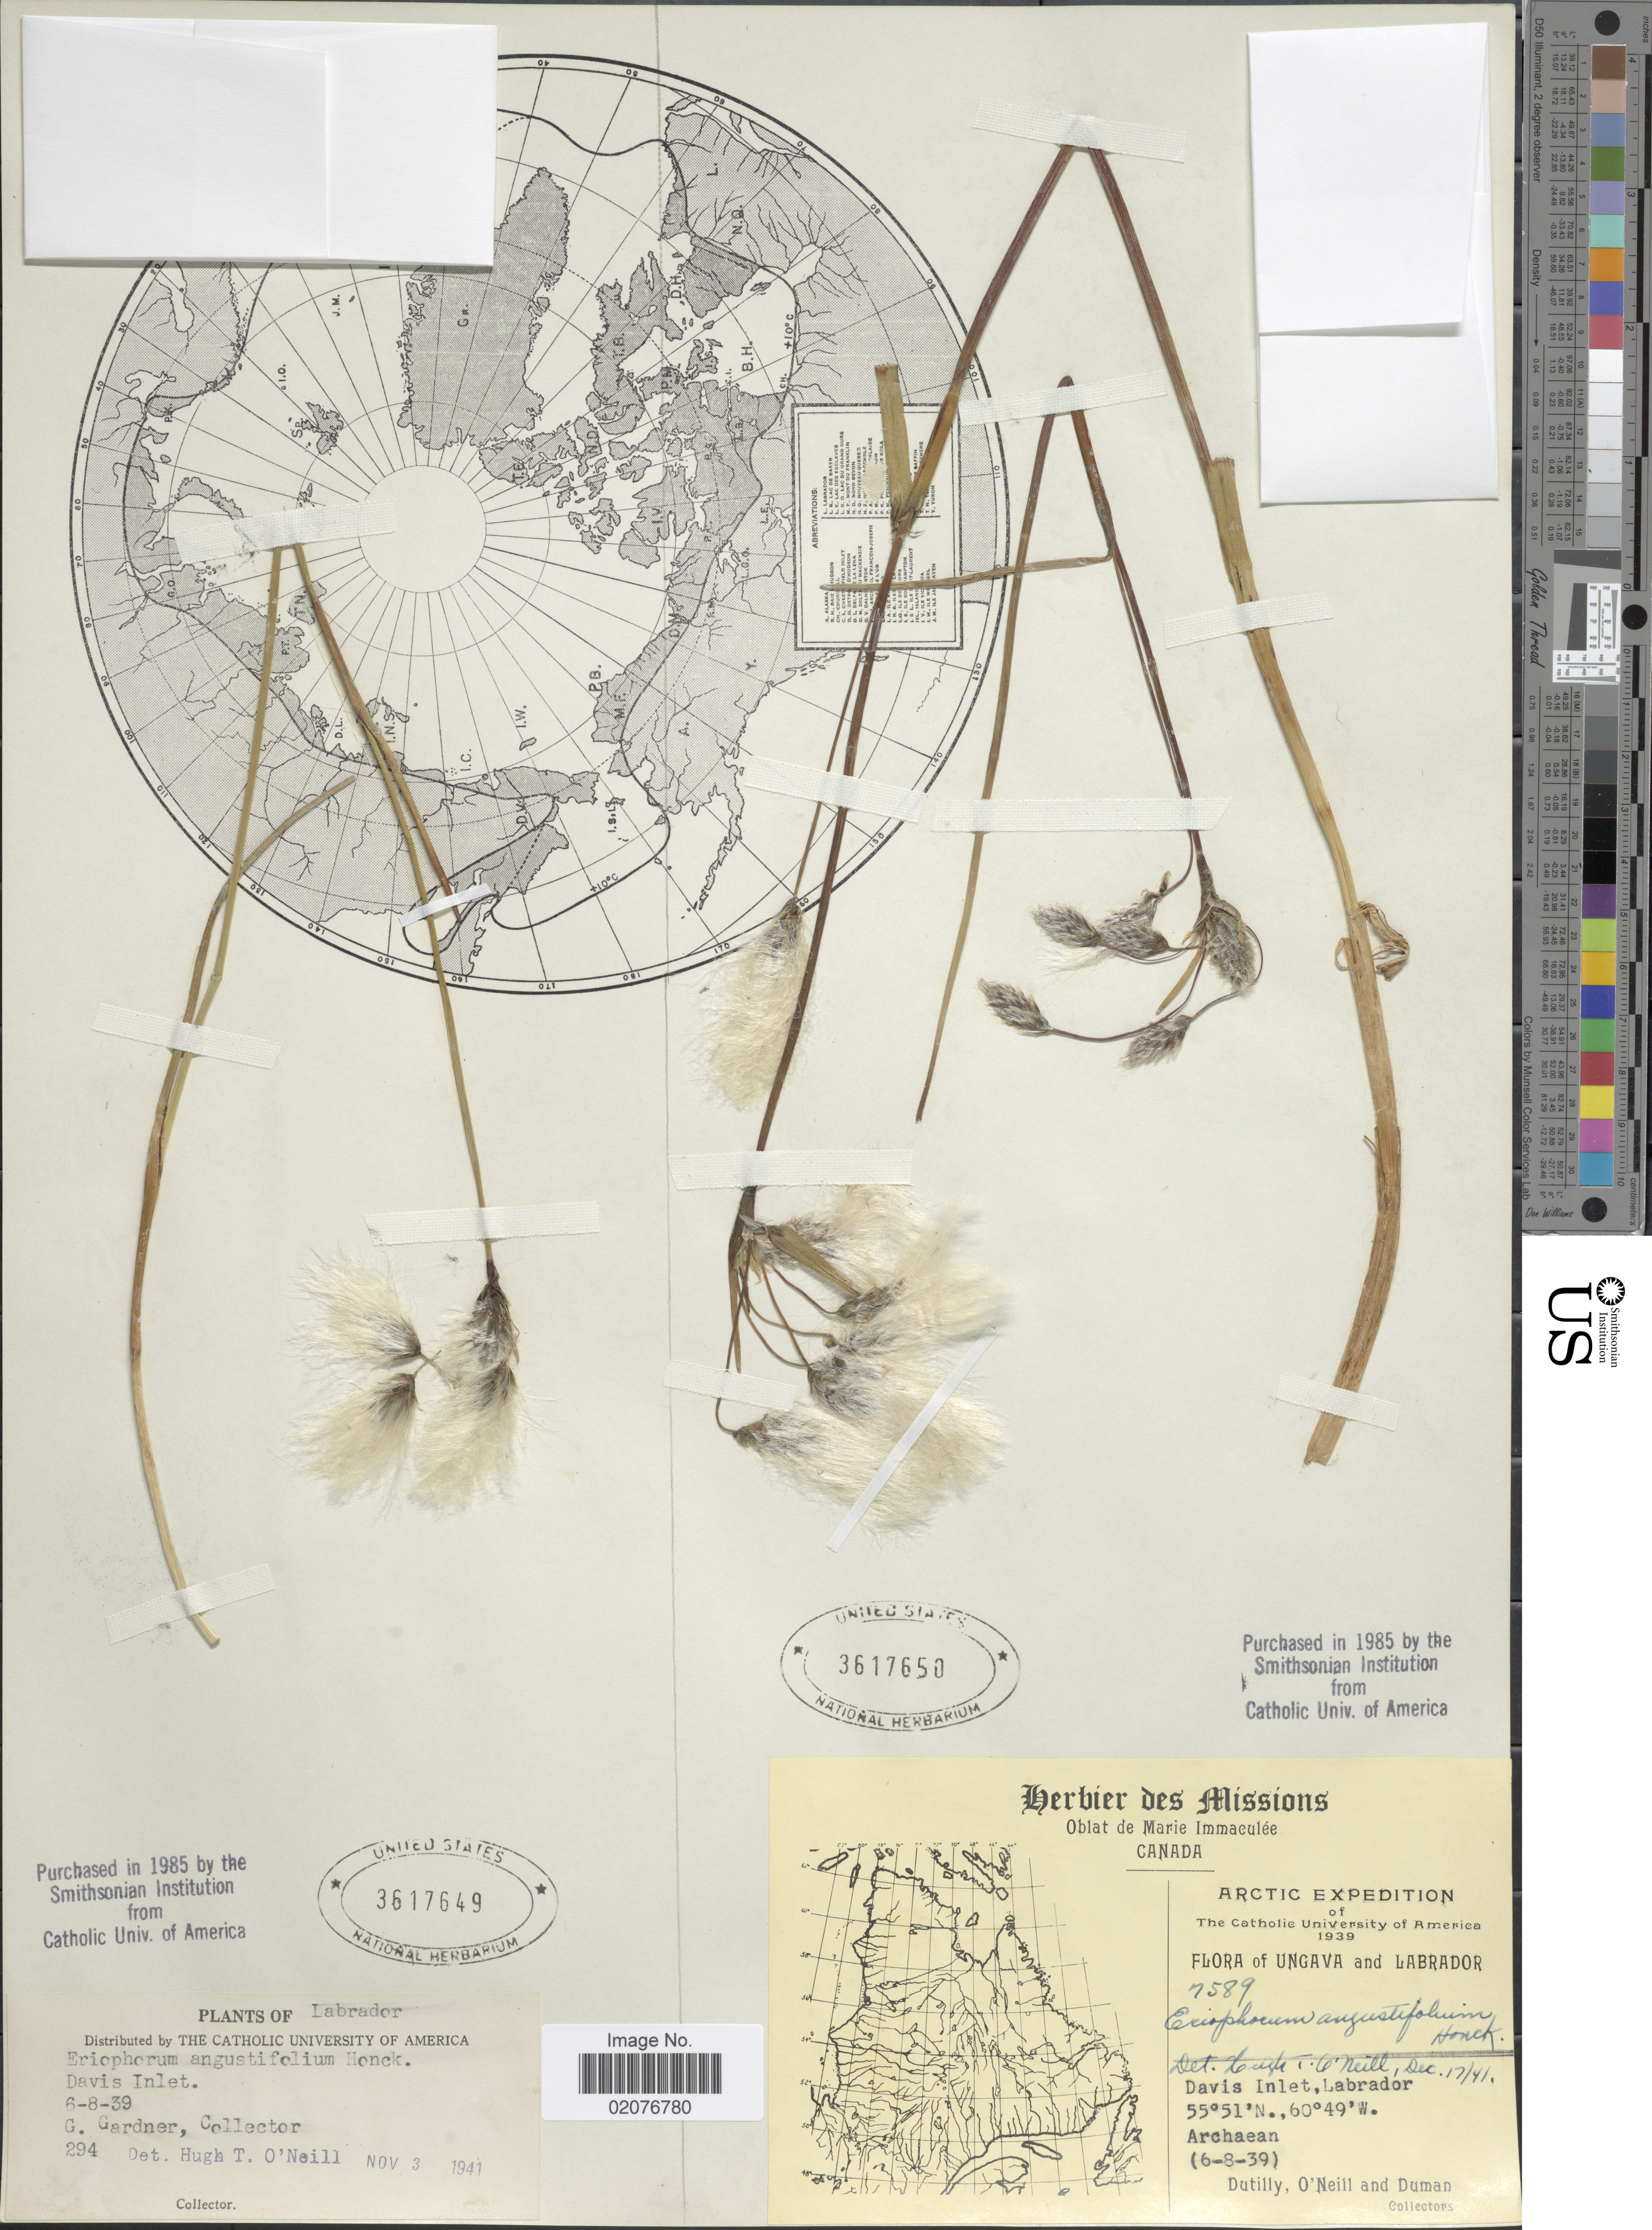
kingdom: Plantae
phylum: Tracheophyta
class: Liliopsida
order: Poales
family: Cyperaceae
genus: Eriophorum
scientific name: Eriophorum angustifolium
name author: Honck.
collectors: G. Gardner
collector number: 294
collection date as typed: Transcribed d/m/y: 6/8/39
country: Canada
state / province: Newfoundland and Labrador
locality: Labrador, Davis Inlet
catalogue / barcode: US 3617649